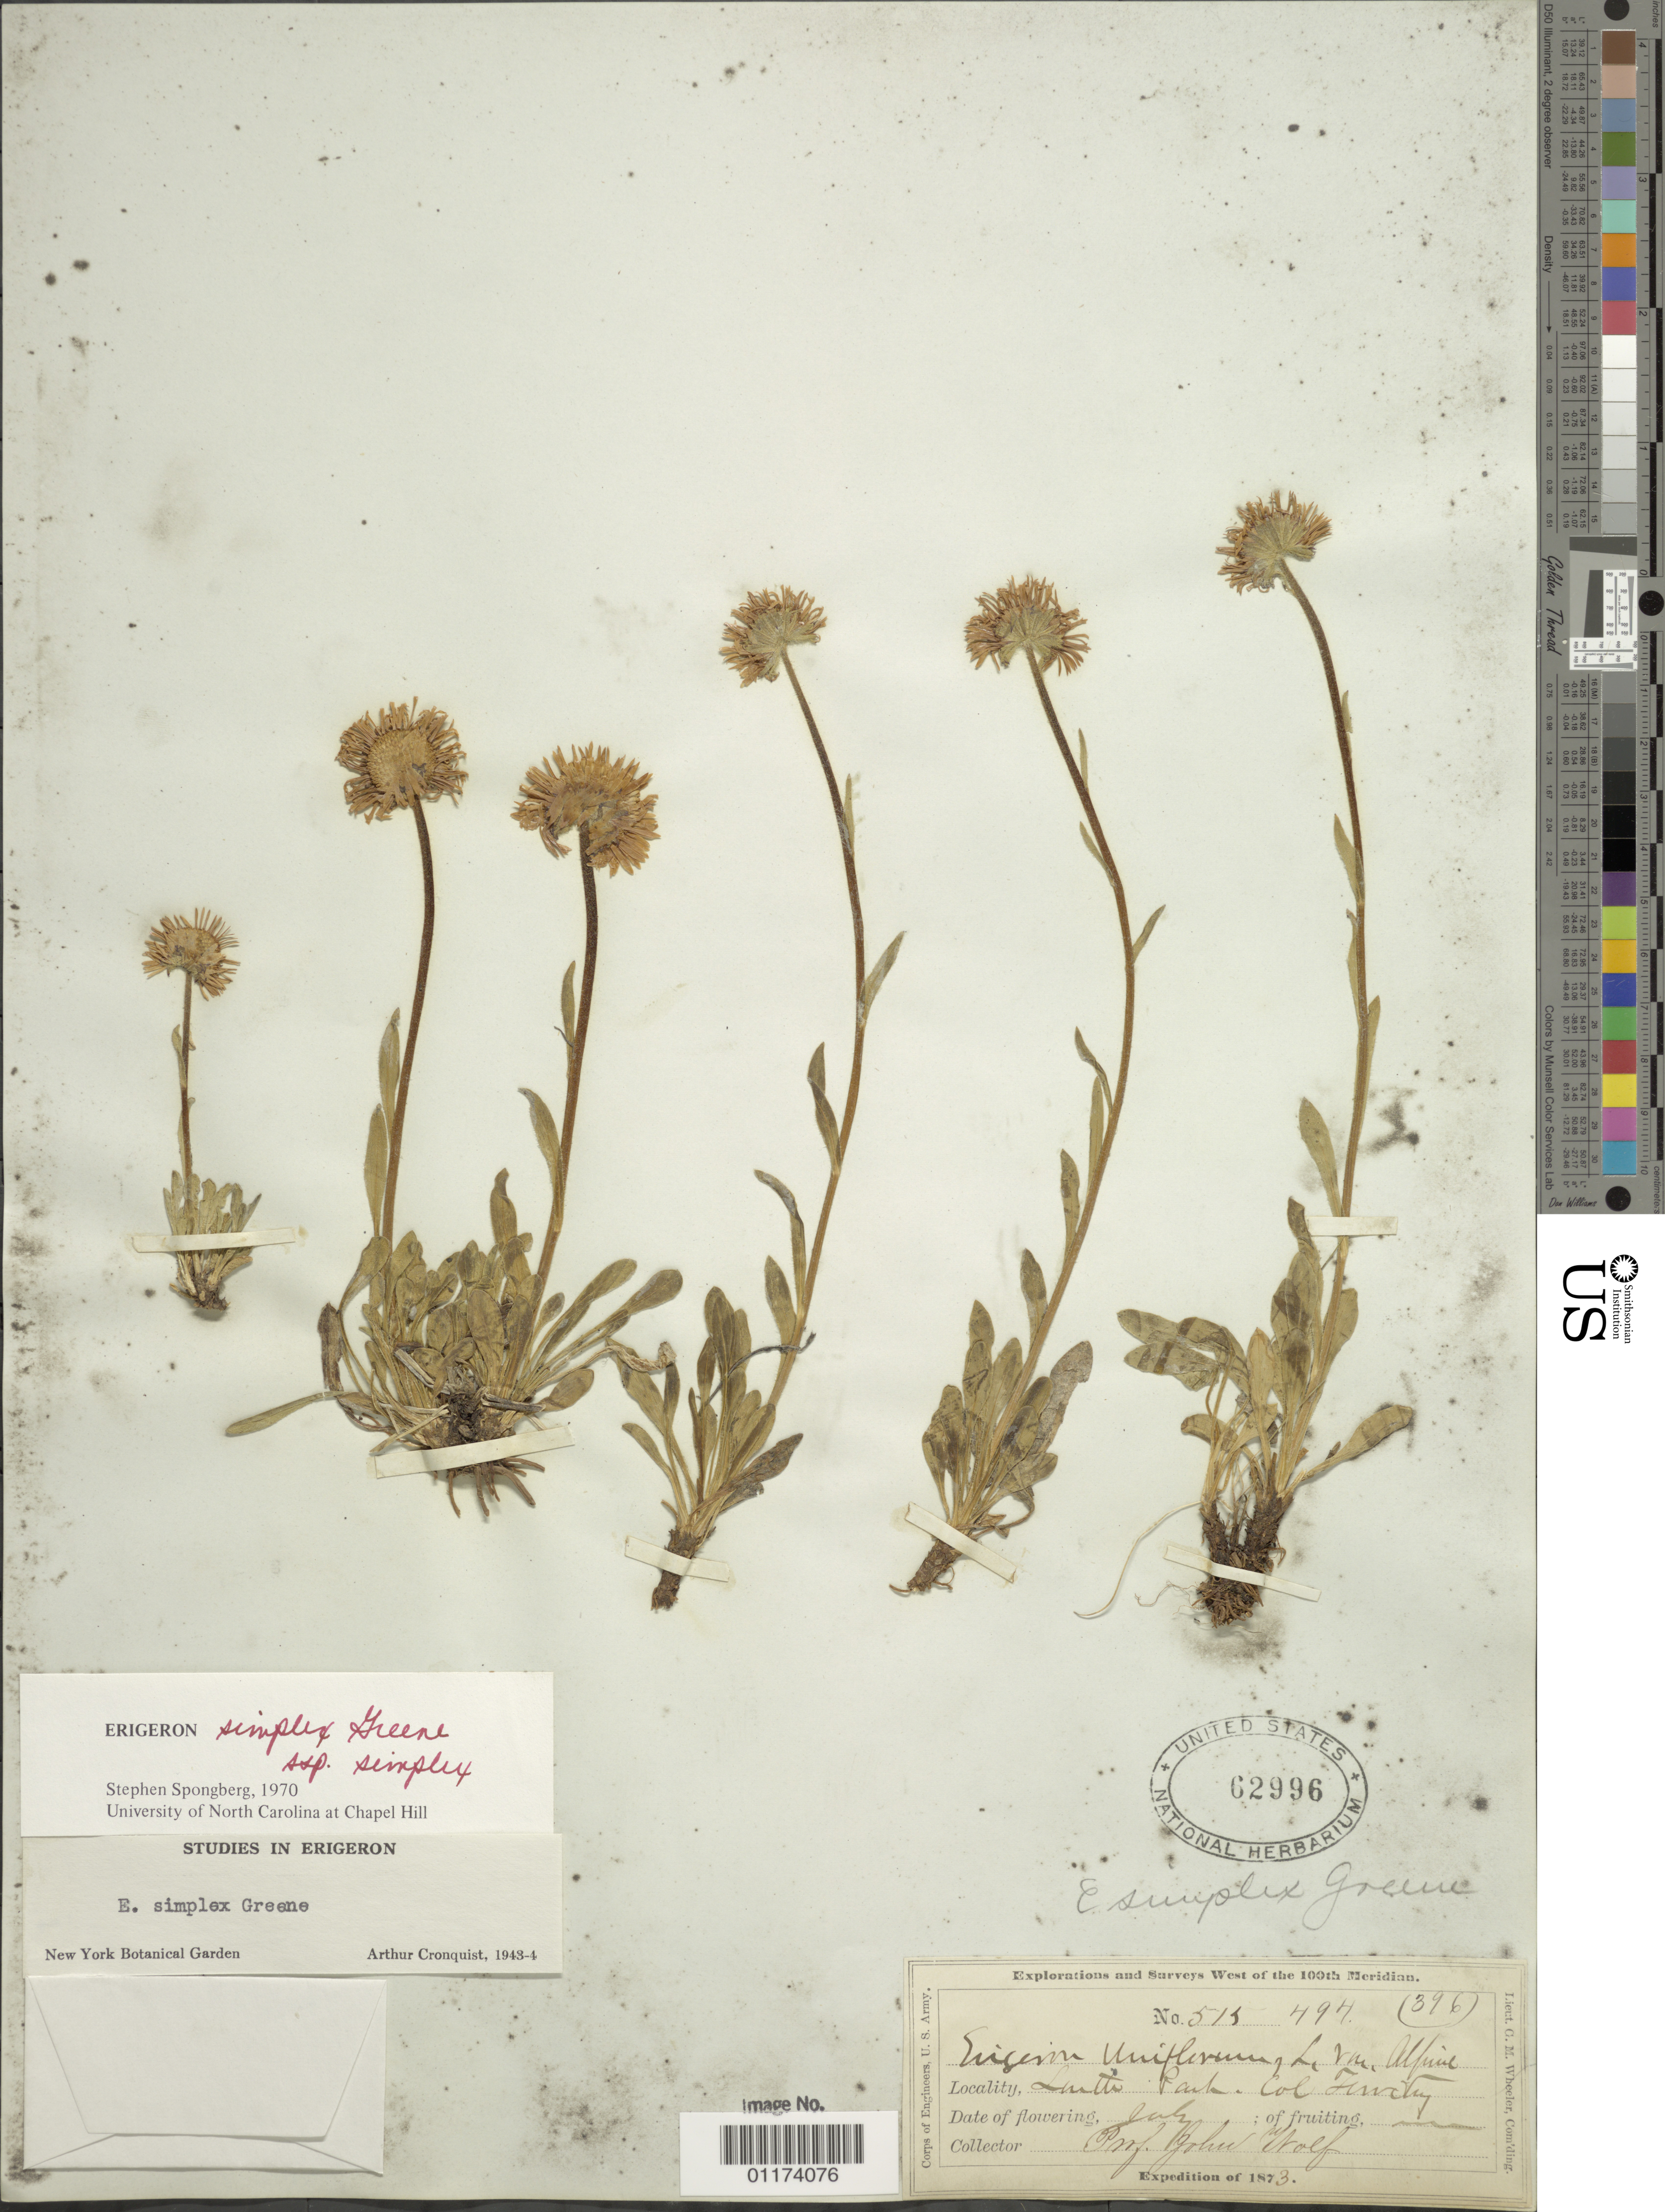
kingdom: Plantae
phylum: Tracheophyta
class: Magnoliopsida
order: Asterales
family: Asteraceae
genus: Erigeron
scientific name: Erigeron simplex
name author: Greene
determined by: Cronquist, A. J.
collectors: J. Wolf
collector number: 515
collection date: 1873-07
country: United States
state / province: Colorado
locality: South Park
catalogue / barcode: US 62996